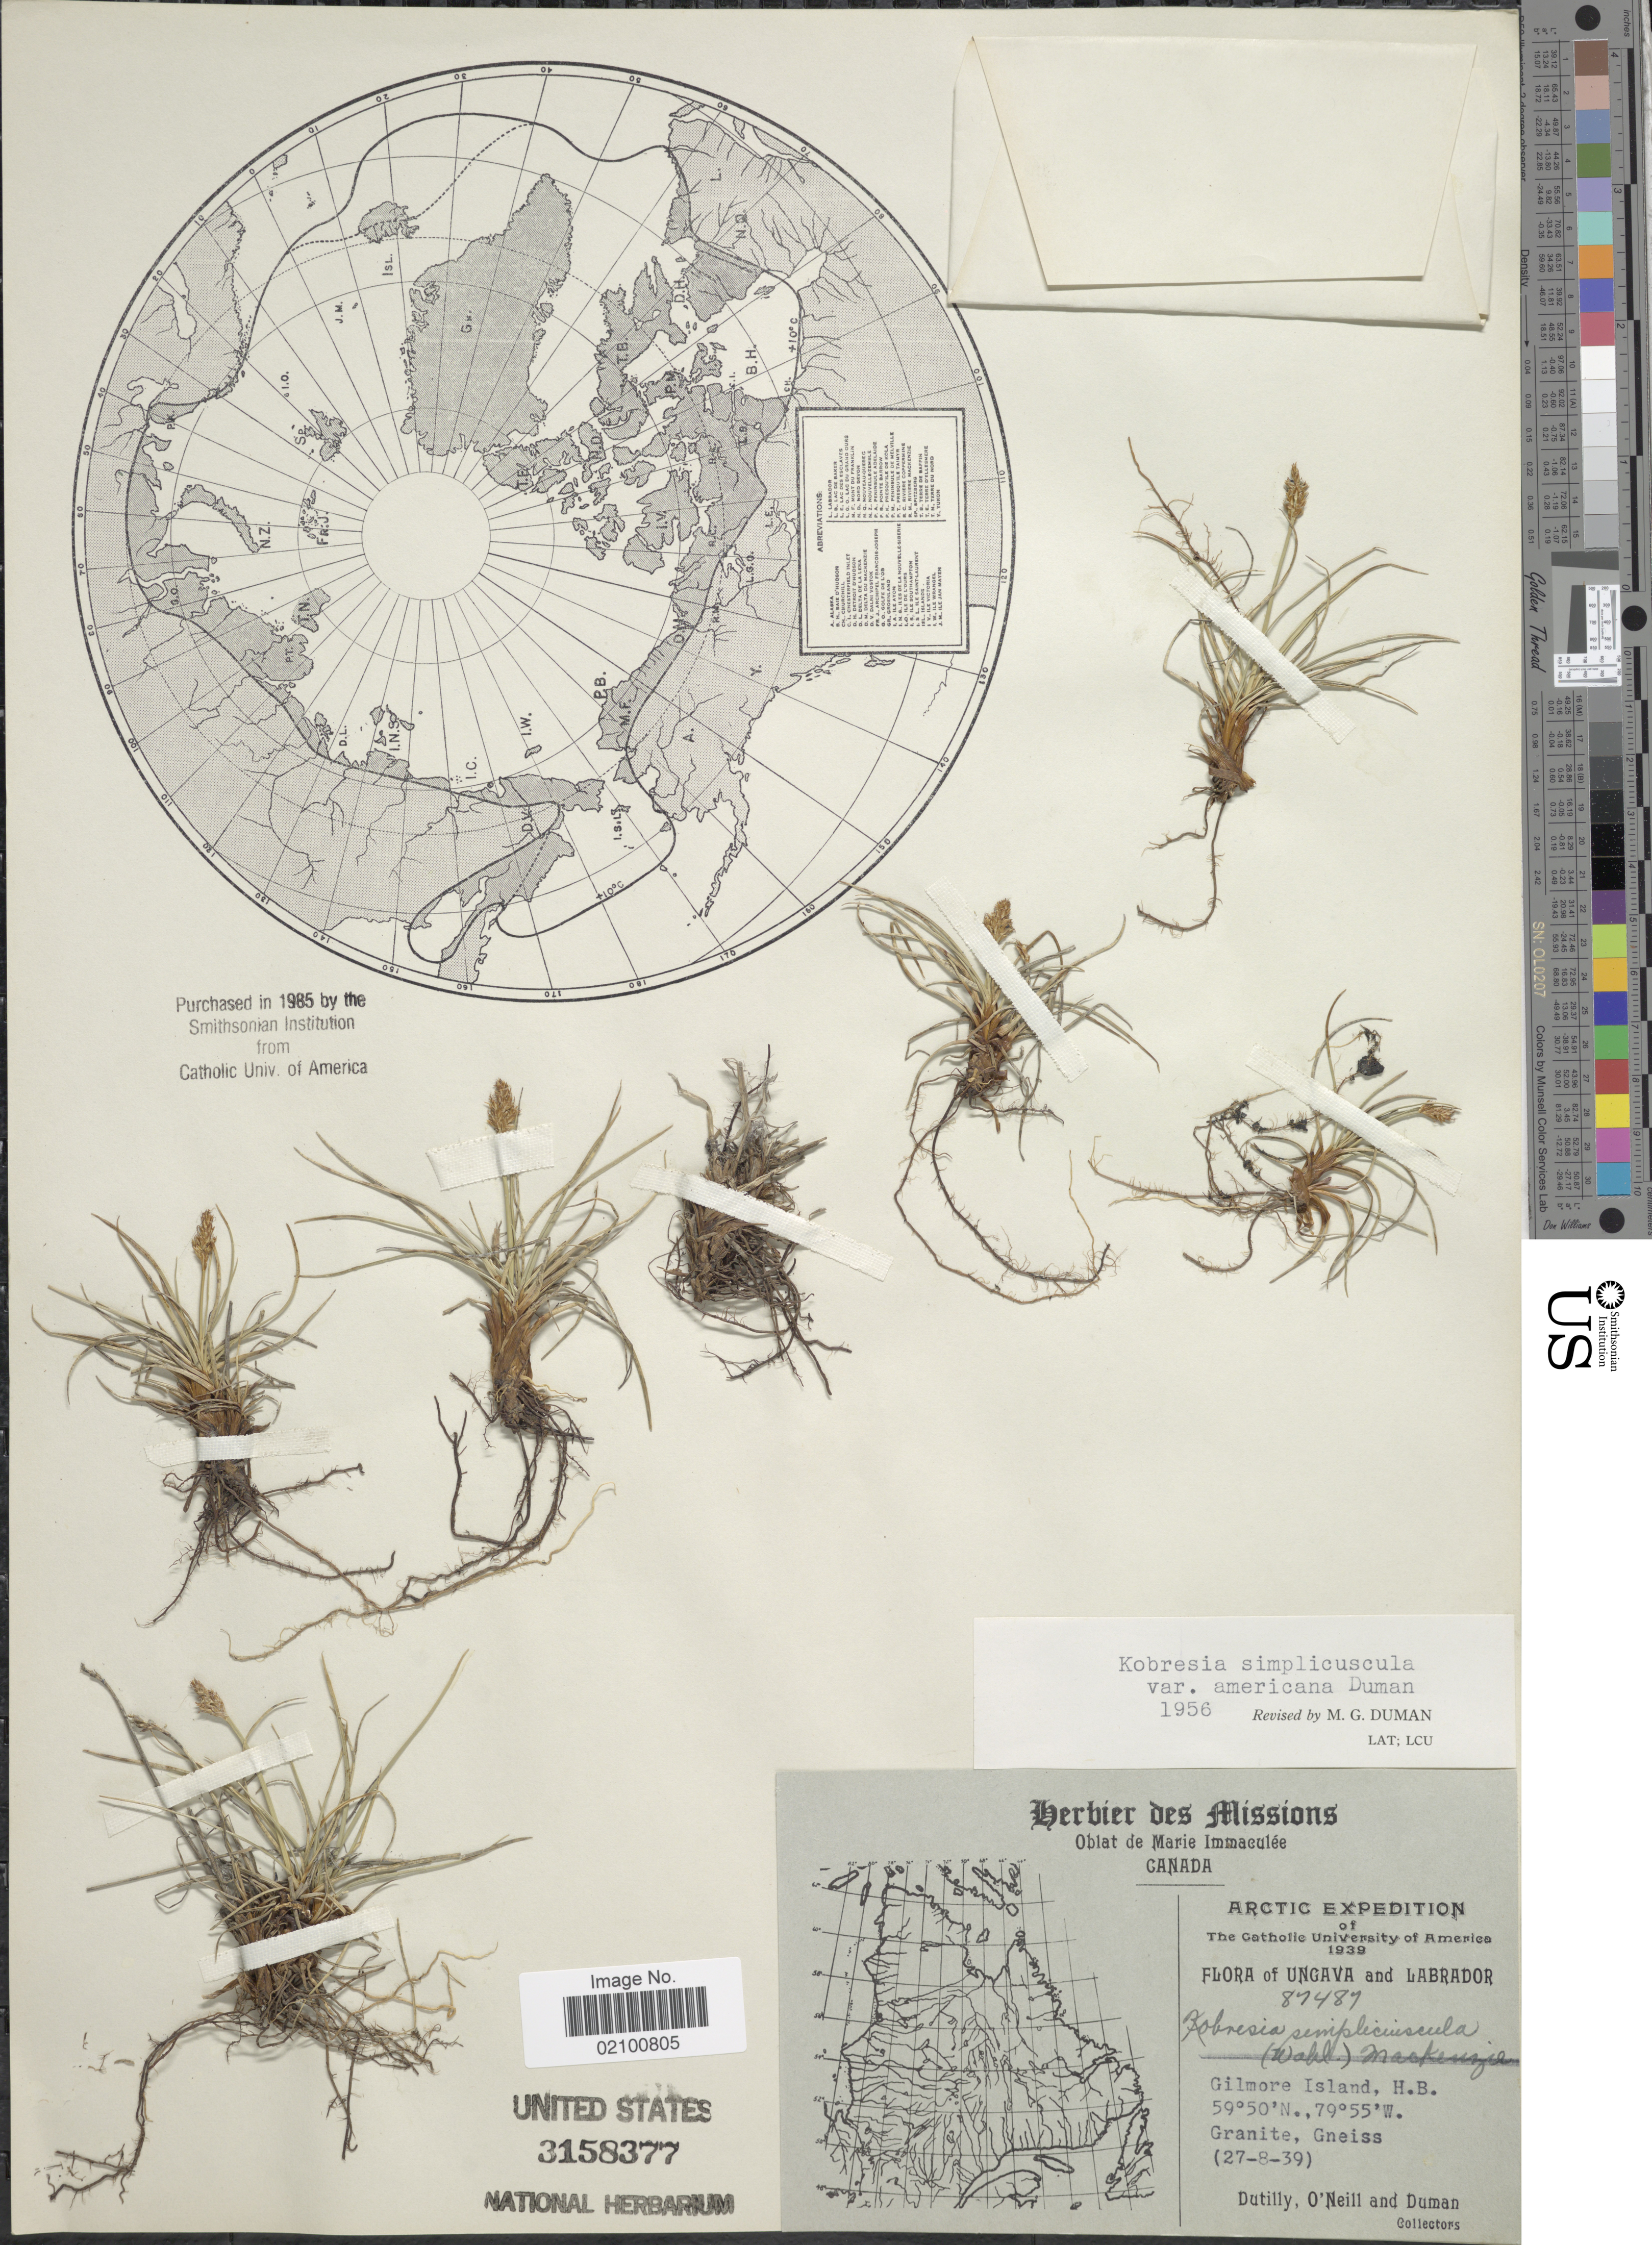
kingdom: Plantae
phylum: Tracheophyta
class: Liliopsida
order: Poales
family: Cyperaceae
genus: Carex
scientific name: Carex simpliciuscula subsp. simpliciuscula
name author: Wahlenb.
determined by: Strong, M. T., (US), Smithsonian Institution - National Museum of Natural History (UNITED STATES)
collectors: -. Dutilly, -. O'Neill & -. Duman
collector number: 87487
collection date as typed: Transcribed d/m/y: 27/8/39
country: Canada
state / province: Newfoundland and Labrador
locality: Arctic, Ungava and Labrador, Gilmore Island, H.B.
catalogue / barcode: US 3158377